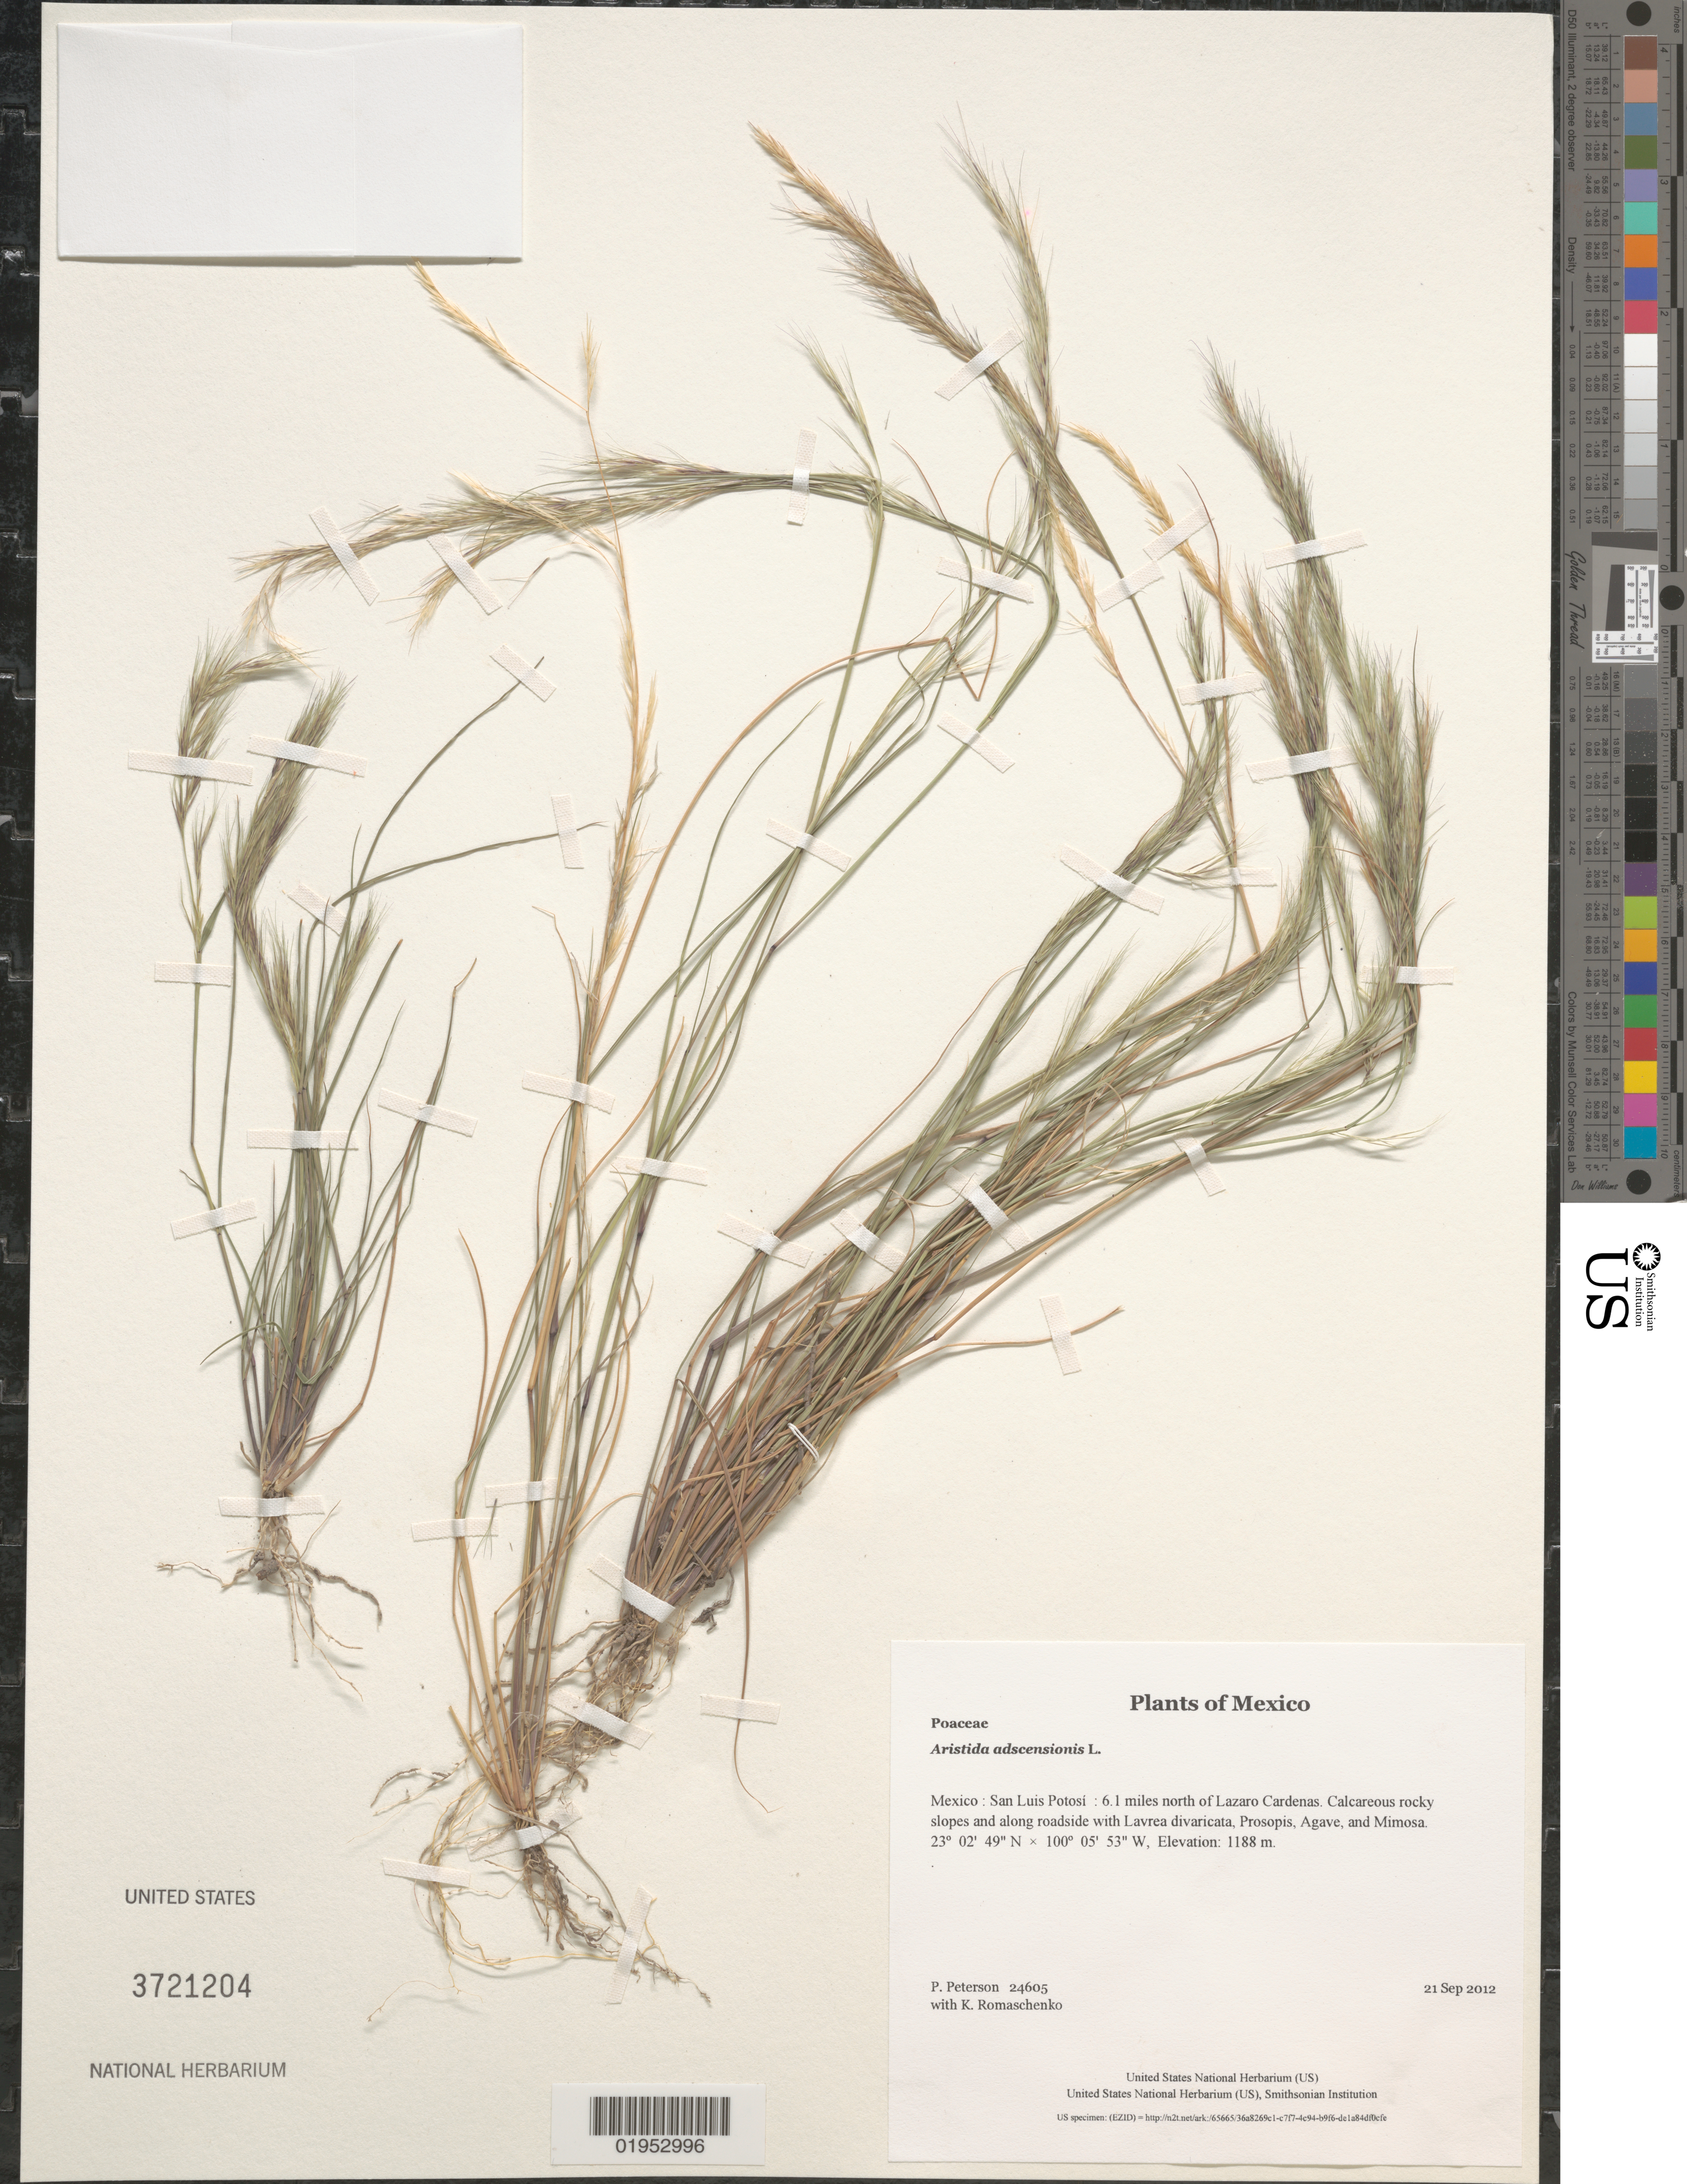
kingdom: Plantae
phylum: Tracheophyta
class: Liliopsida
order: Poales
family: Poaceae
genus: Aristida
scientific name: Aristida adscensionis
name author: L.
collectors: P. M. Peterson & K. Romaschenko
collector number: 24605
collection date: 2012-09-21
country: Mexico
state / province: San Luis Potosí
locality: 6.1 miles north of Lazaro Cardenas.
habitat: Calcareous rocky slopes and along roadside with Lavrea divaricata, Prosopis, Agave, and Mimosa.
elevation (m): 1188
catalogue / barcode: US 3721204